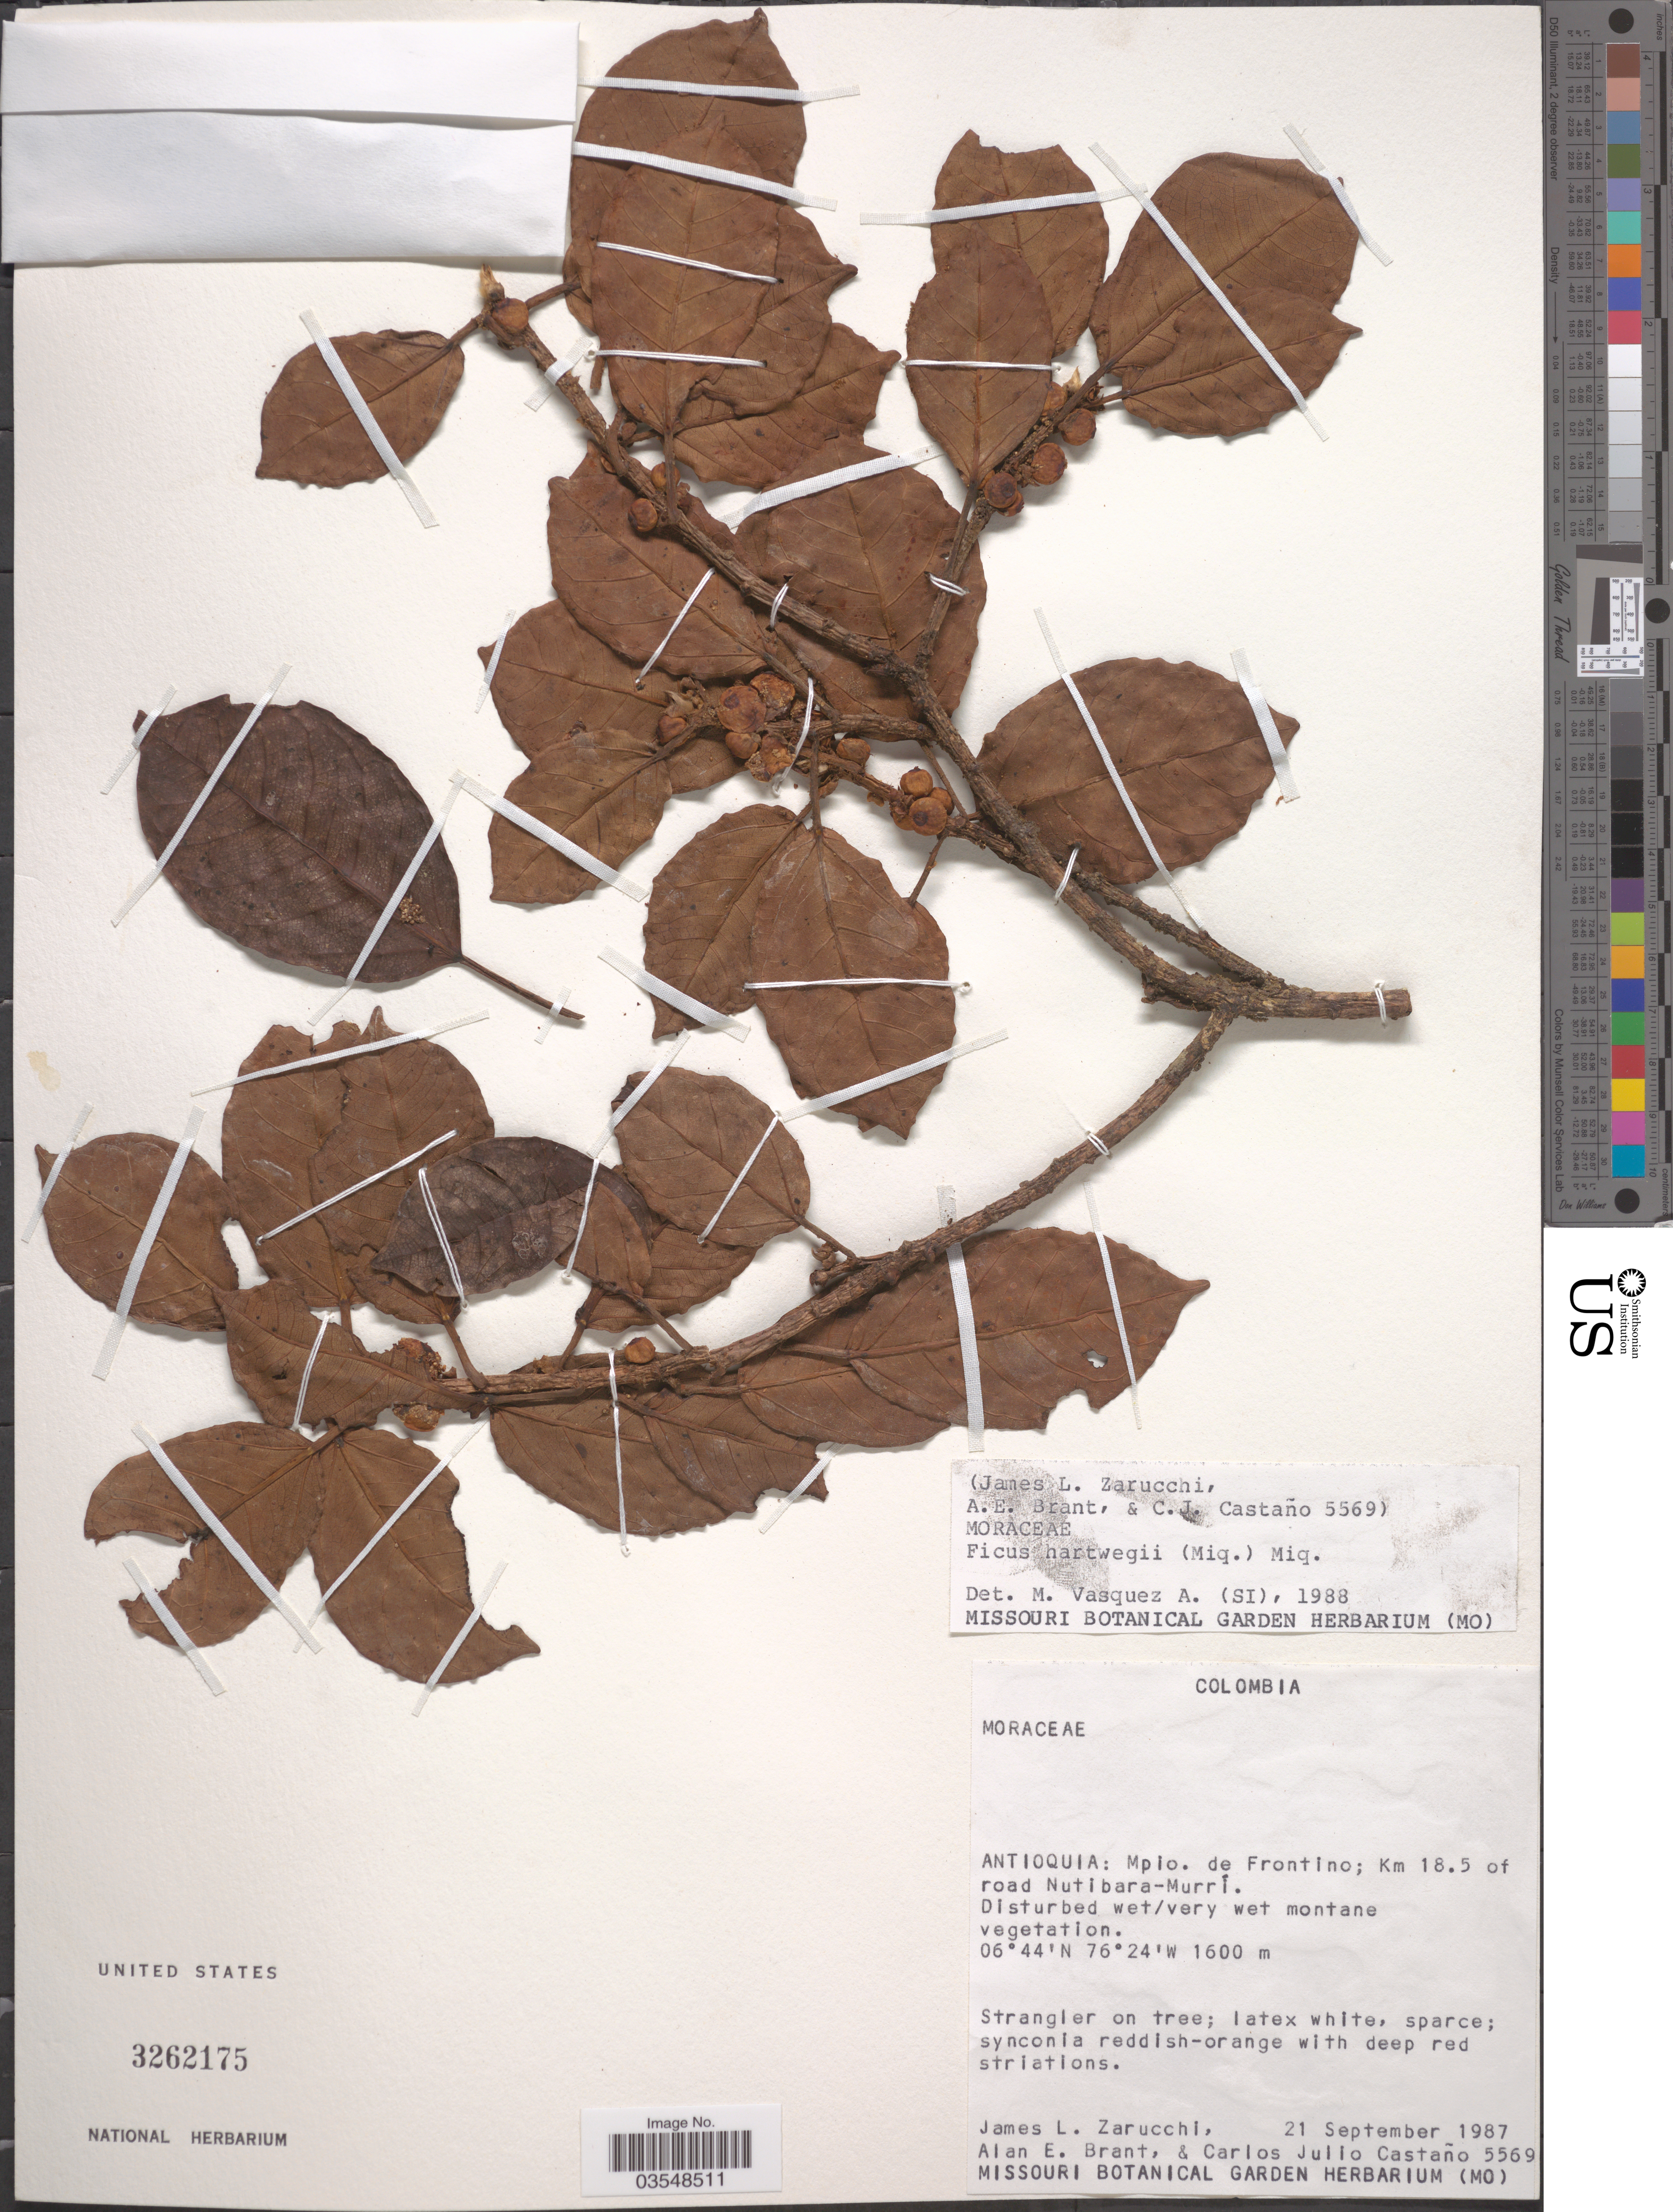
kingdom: Plantae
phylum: Tracheophyta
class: Magnoliopsida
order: Rosales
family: Moraceae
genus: Ficus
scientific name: Ficus hartwegii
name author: (Miq.) Miq.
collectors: J. L. Zarucchi, A. Brant & C. Castaño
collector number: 5569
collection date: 1987-09-21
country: Colombia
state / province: Antioquia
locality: Mpio. de Frontino; Km 18.5 of road Nutibara-Murrí.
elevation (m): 1600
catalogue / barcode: US 3262175